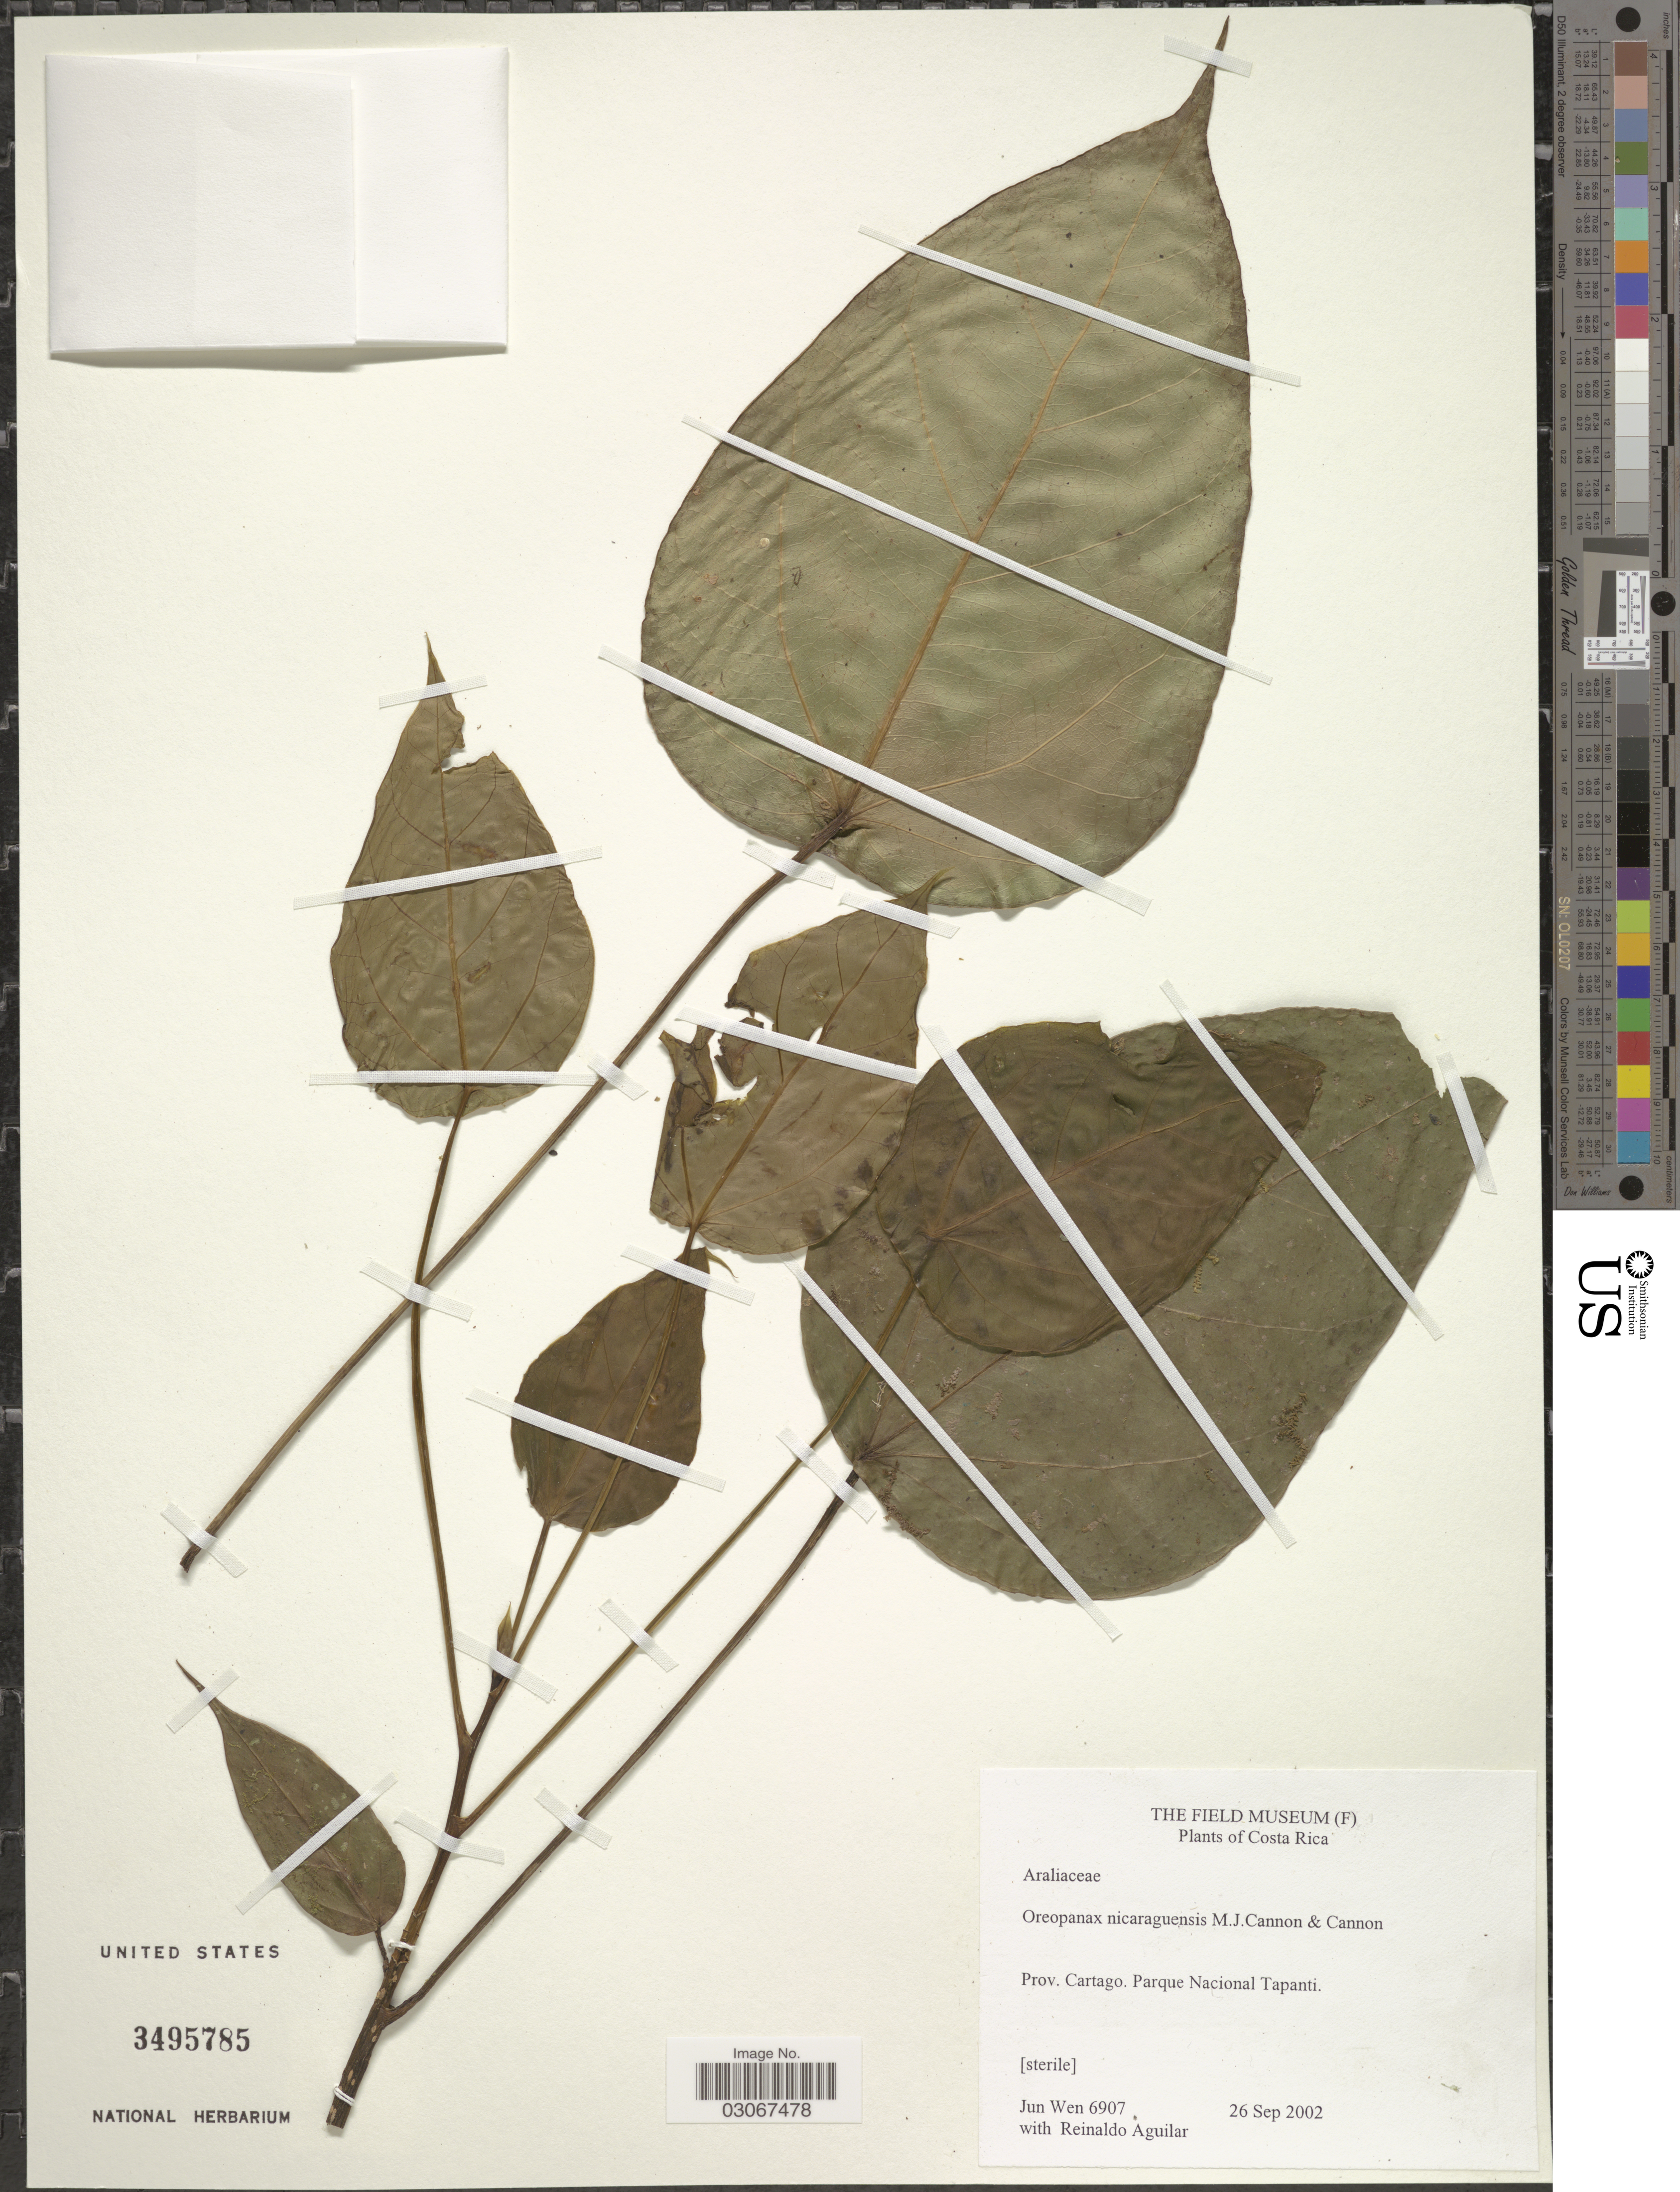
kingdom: Plantae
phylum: Tracheophyta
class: Magnoliopsida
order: Apiales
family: Araliaceae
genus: Oreopanax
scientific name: Oreopanax nicaraguensis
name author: M.J. Cannon & J. Cannon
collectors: J. Wen & R. Aguilar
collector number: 6907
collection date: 2002-09-26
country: Costa Rica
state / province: Cartago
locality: Parque Nacional Tapanti.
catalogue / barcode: US 3495785